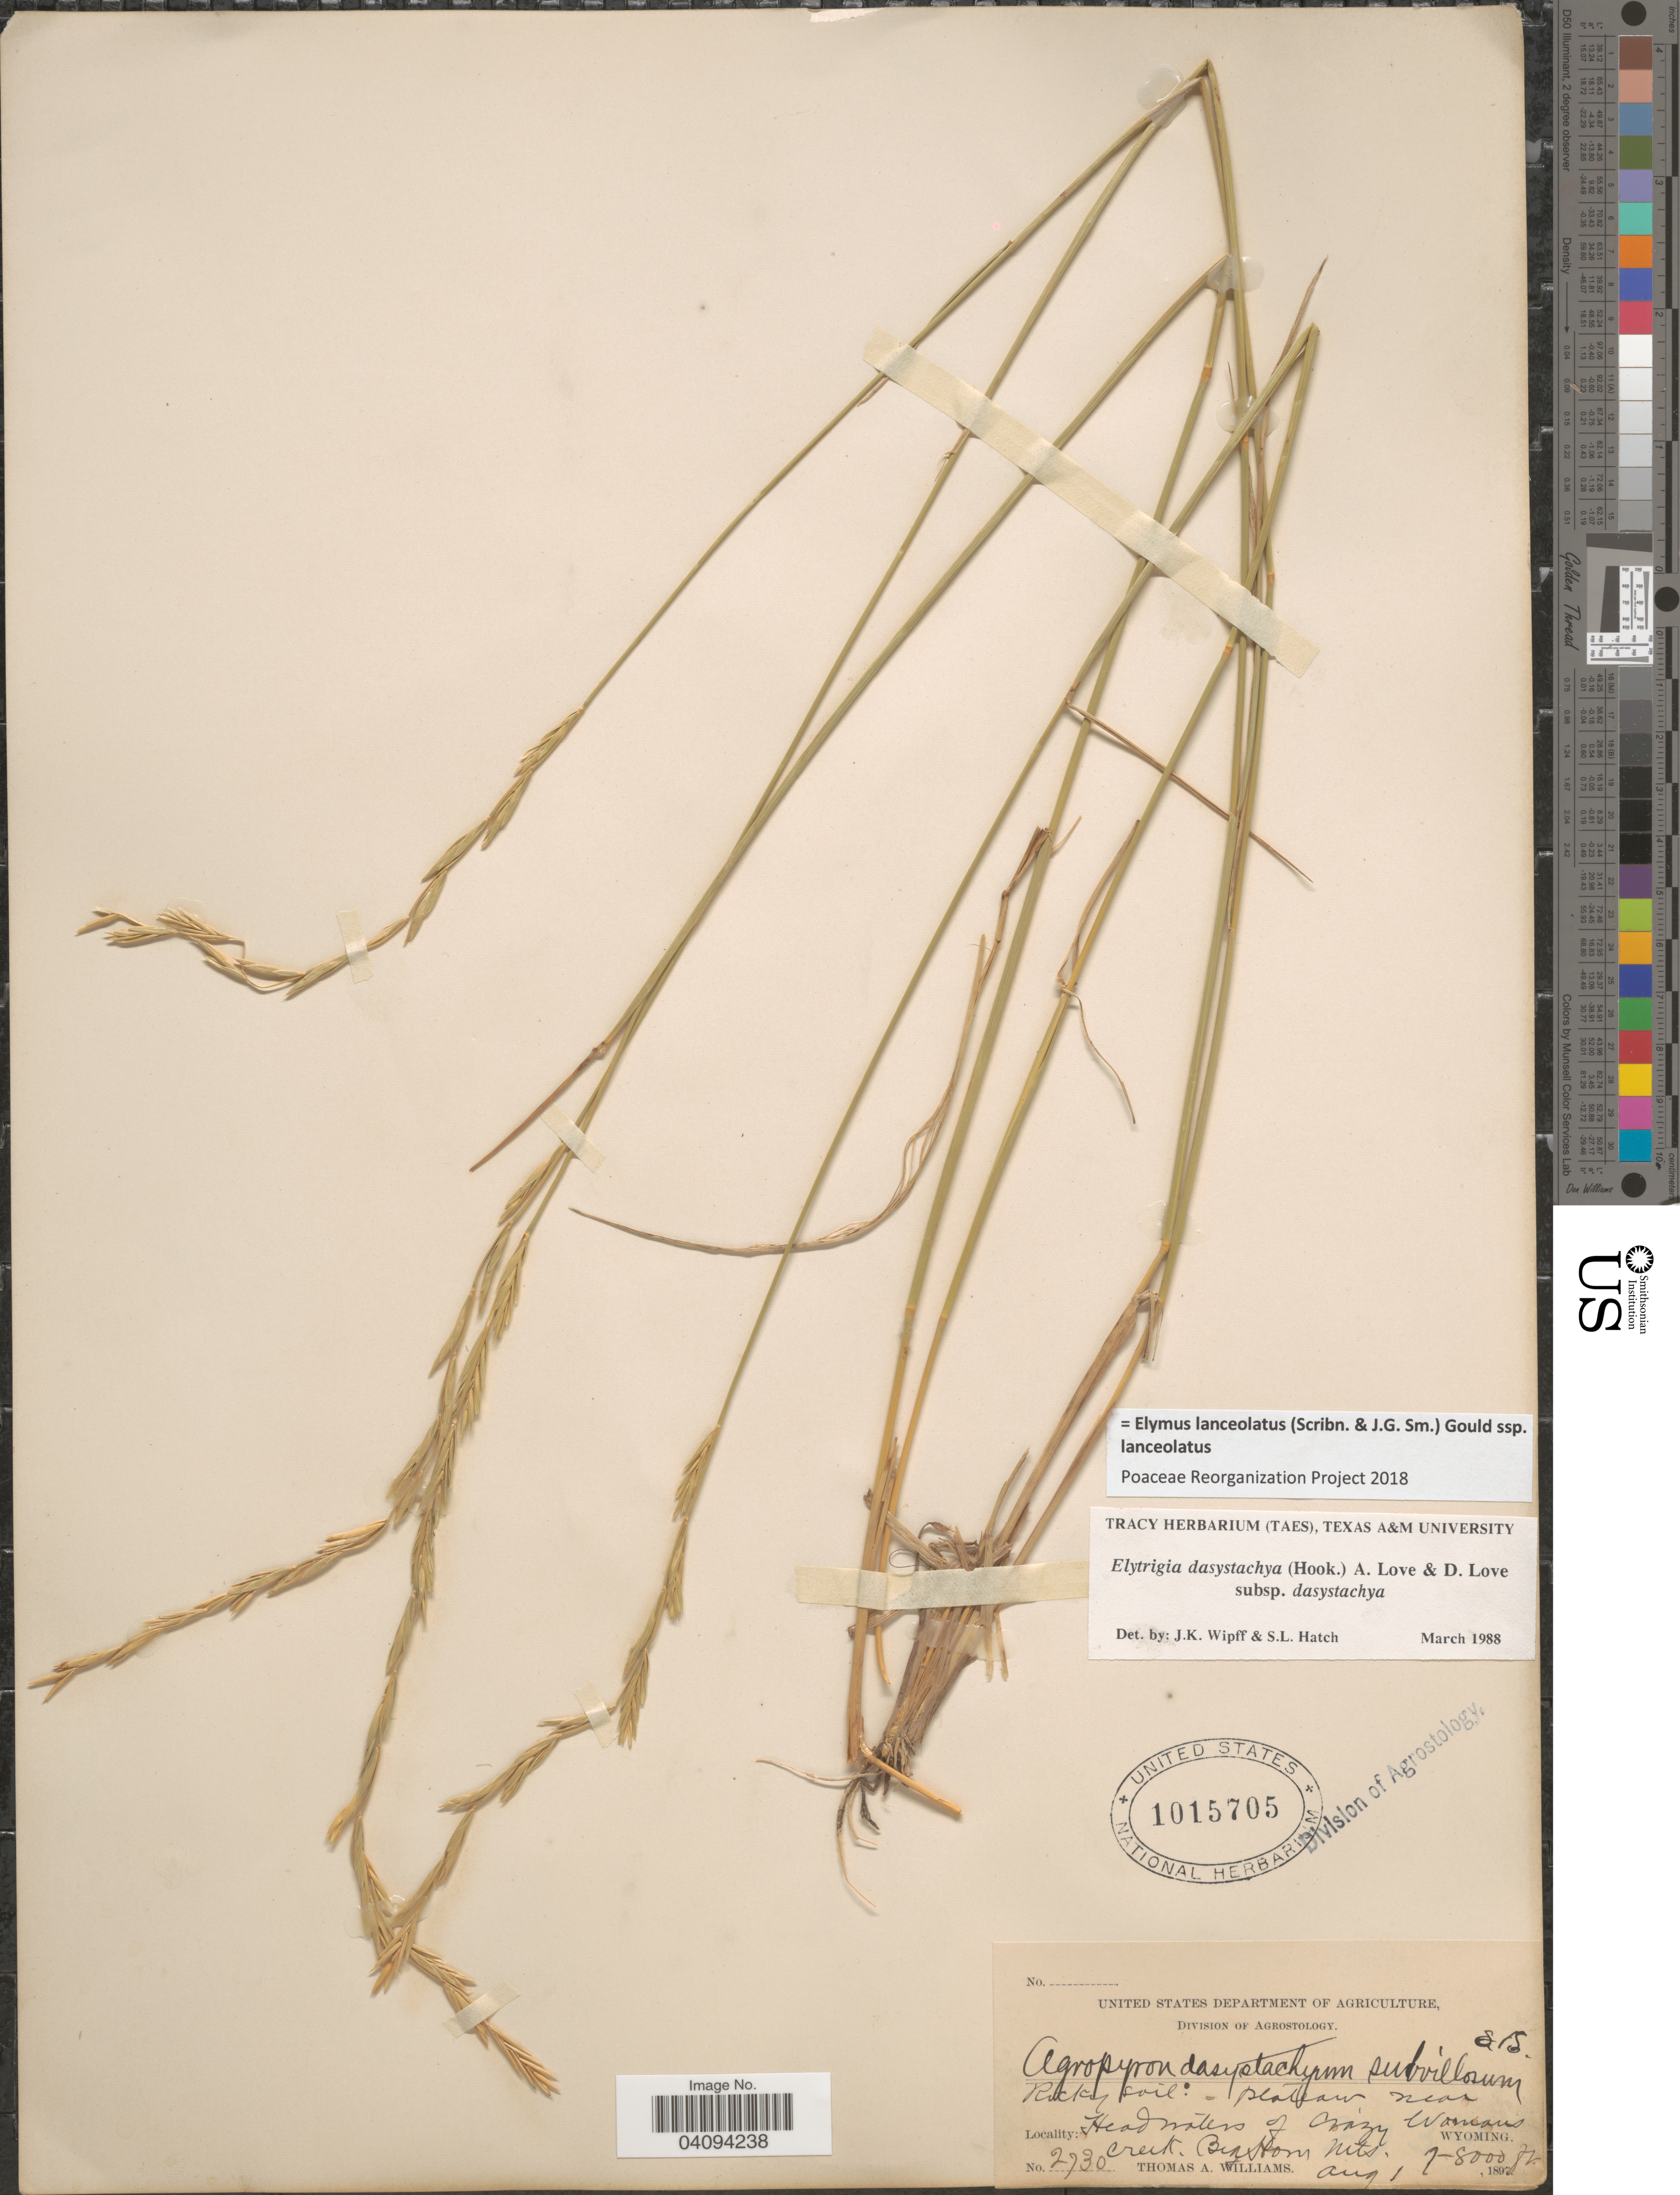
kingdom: Plantae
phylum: Tracheophyta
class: Liliopsida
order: Poales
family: Poaceae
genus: Elymus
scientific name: Elymus lanceolatus subsp. lanceolatus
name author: (Scribn. & J.G. Sm.) Gould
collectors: T. A. Williams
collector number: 2730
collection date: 1897-08-01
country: United States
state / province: Wyoming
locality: Rocky soil. Plateau near Headwaters of Crazy Womans Creek. Big Horn Mts.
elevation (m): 2134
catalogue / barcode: US 1015705